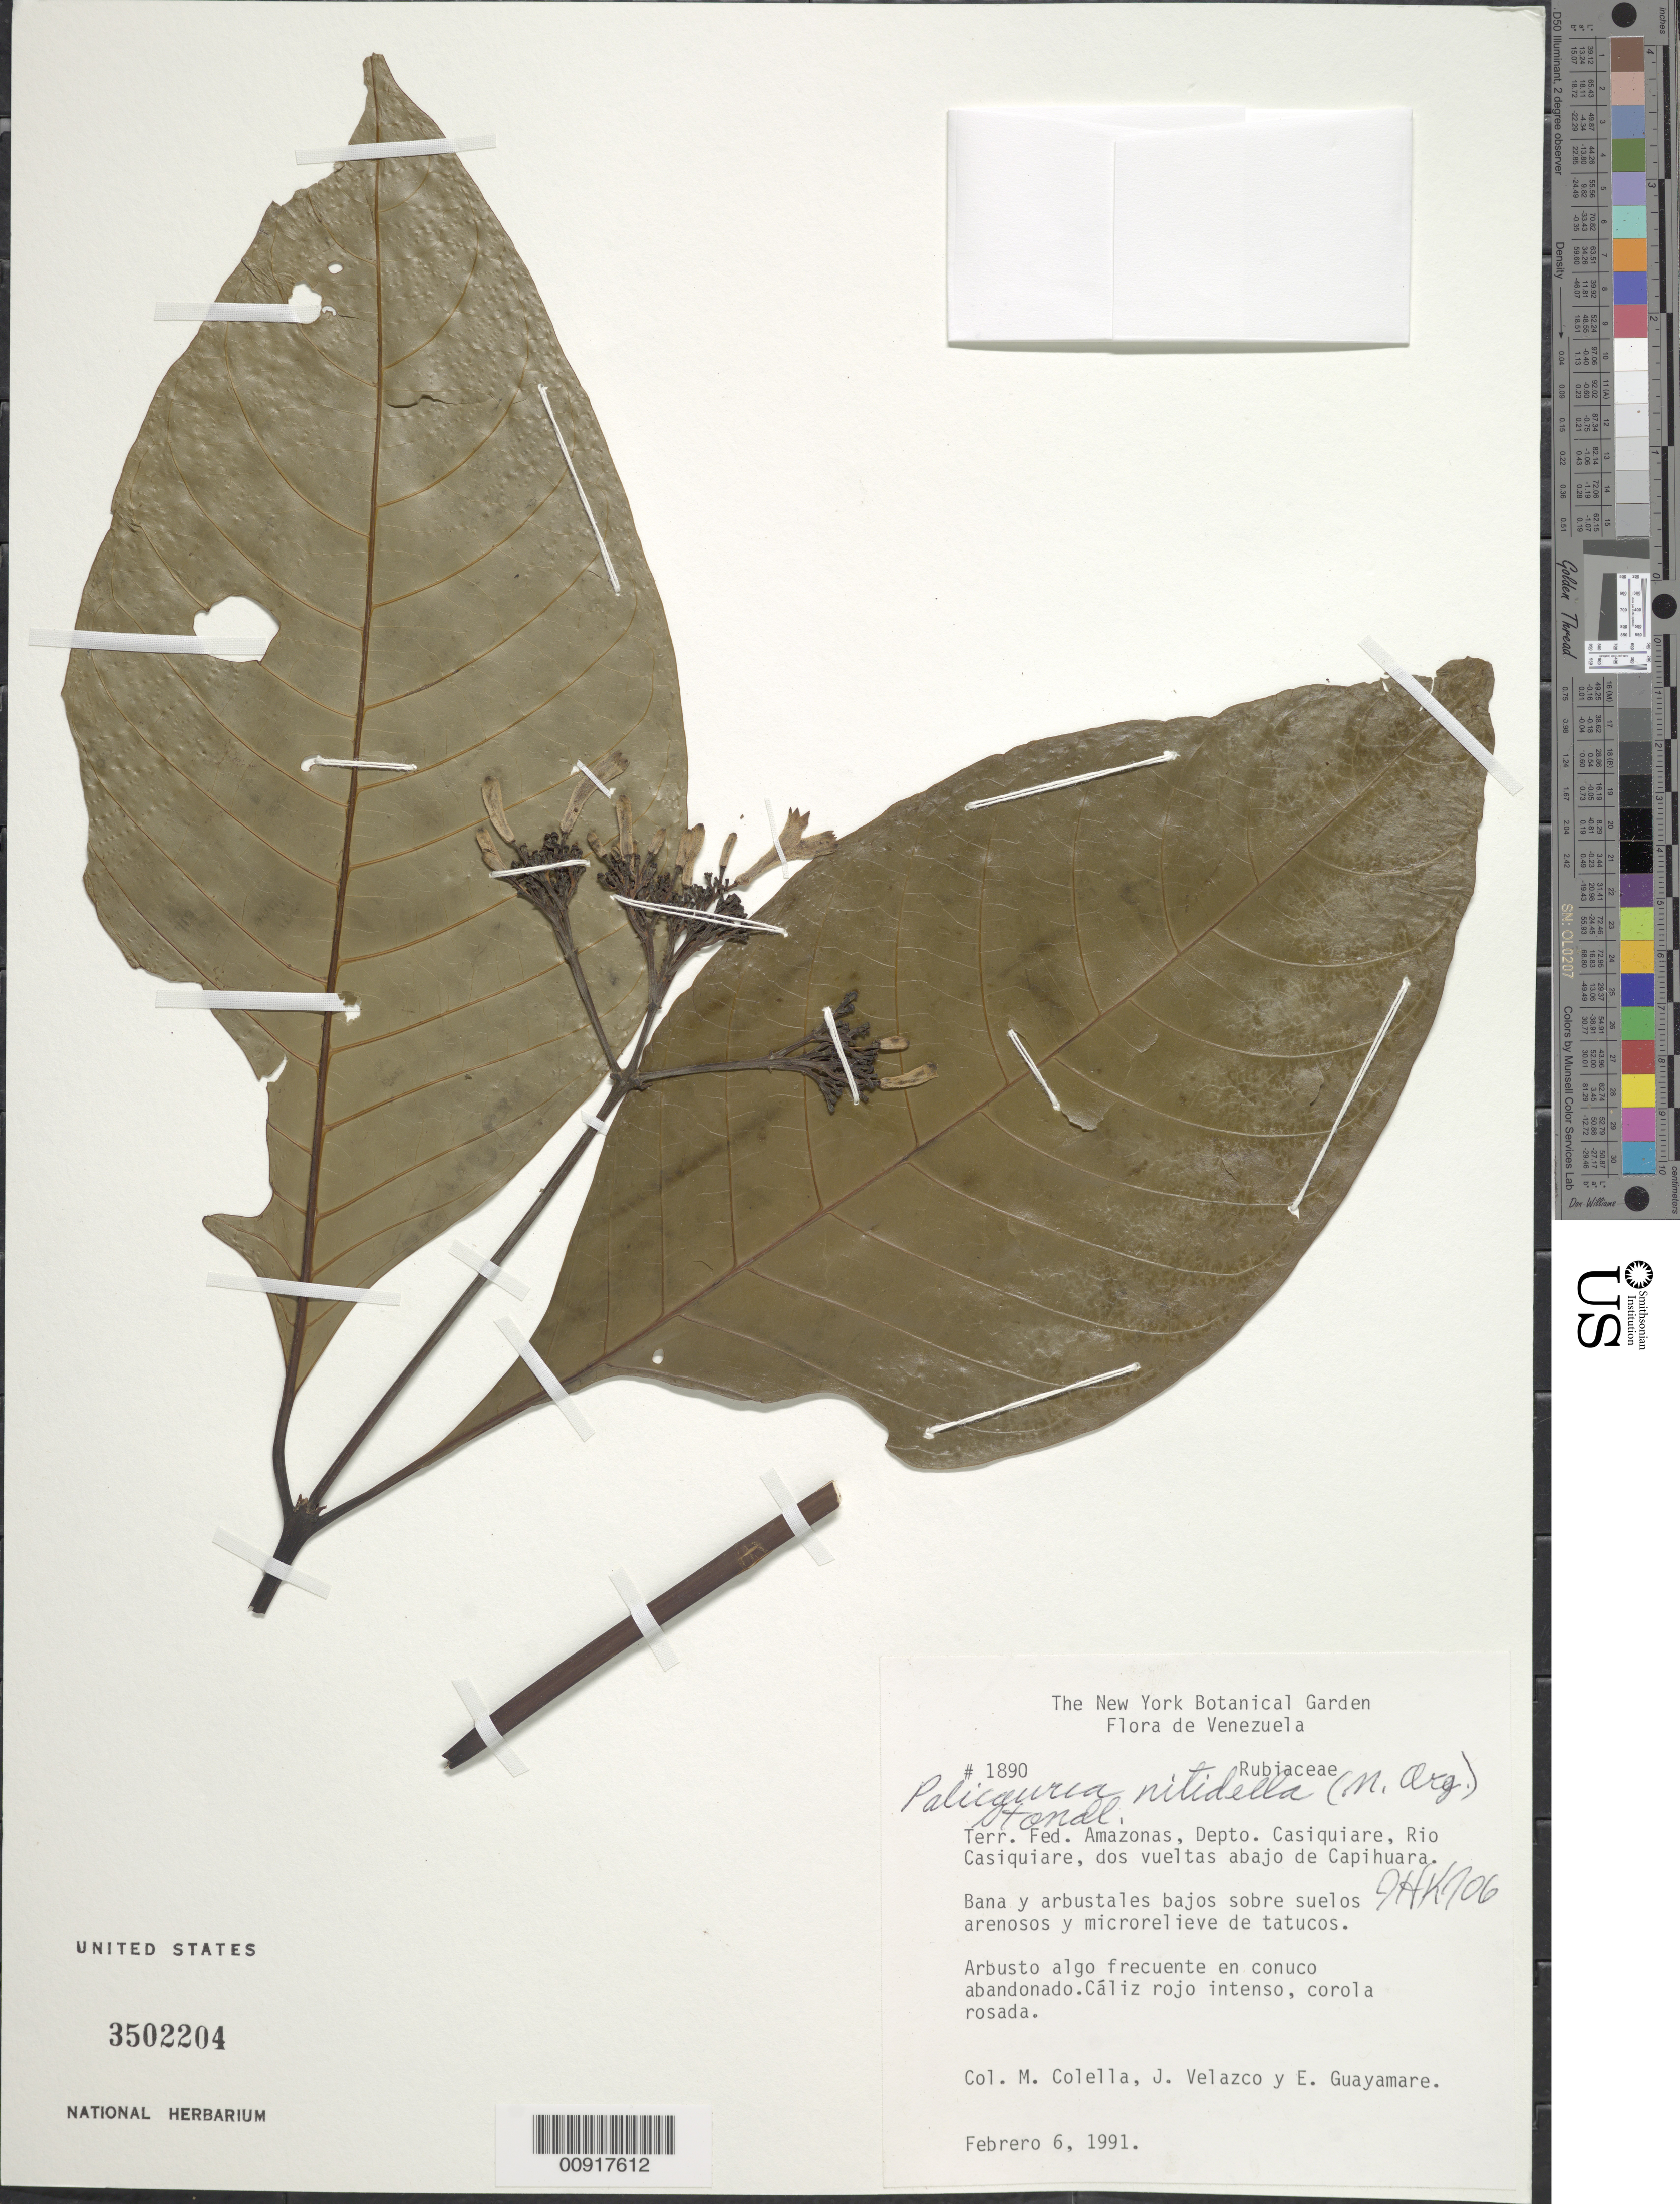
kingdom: Plantae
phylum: Tracheophyta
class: Magnoliopsida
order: Gentianales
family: Rubiaceae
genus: Palicourea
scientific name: Palicourea nitidella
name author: (Müll. Arg.) Standl.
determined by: Kirkbride, J. H.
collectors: M. Colella, J. Velazco & E. Guayamare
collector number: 1890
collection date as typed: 6-Feb-91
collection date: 1991-02-06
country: Venezuela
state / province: Amazonas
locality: Dpto. Casiquiare, Río Casiquiare, Capihuara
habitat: Conuco agandonado. Bana y arbustales bajos sobre suelos arenosos y microrelieve de tatucos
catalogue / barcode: US 3502204